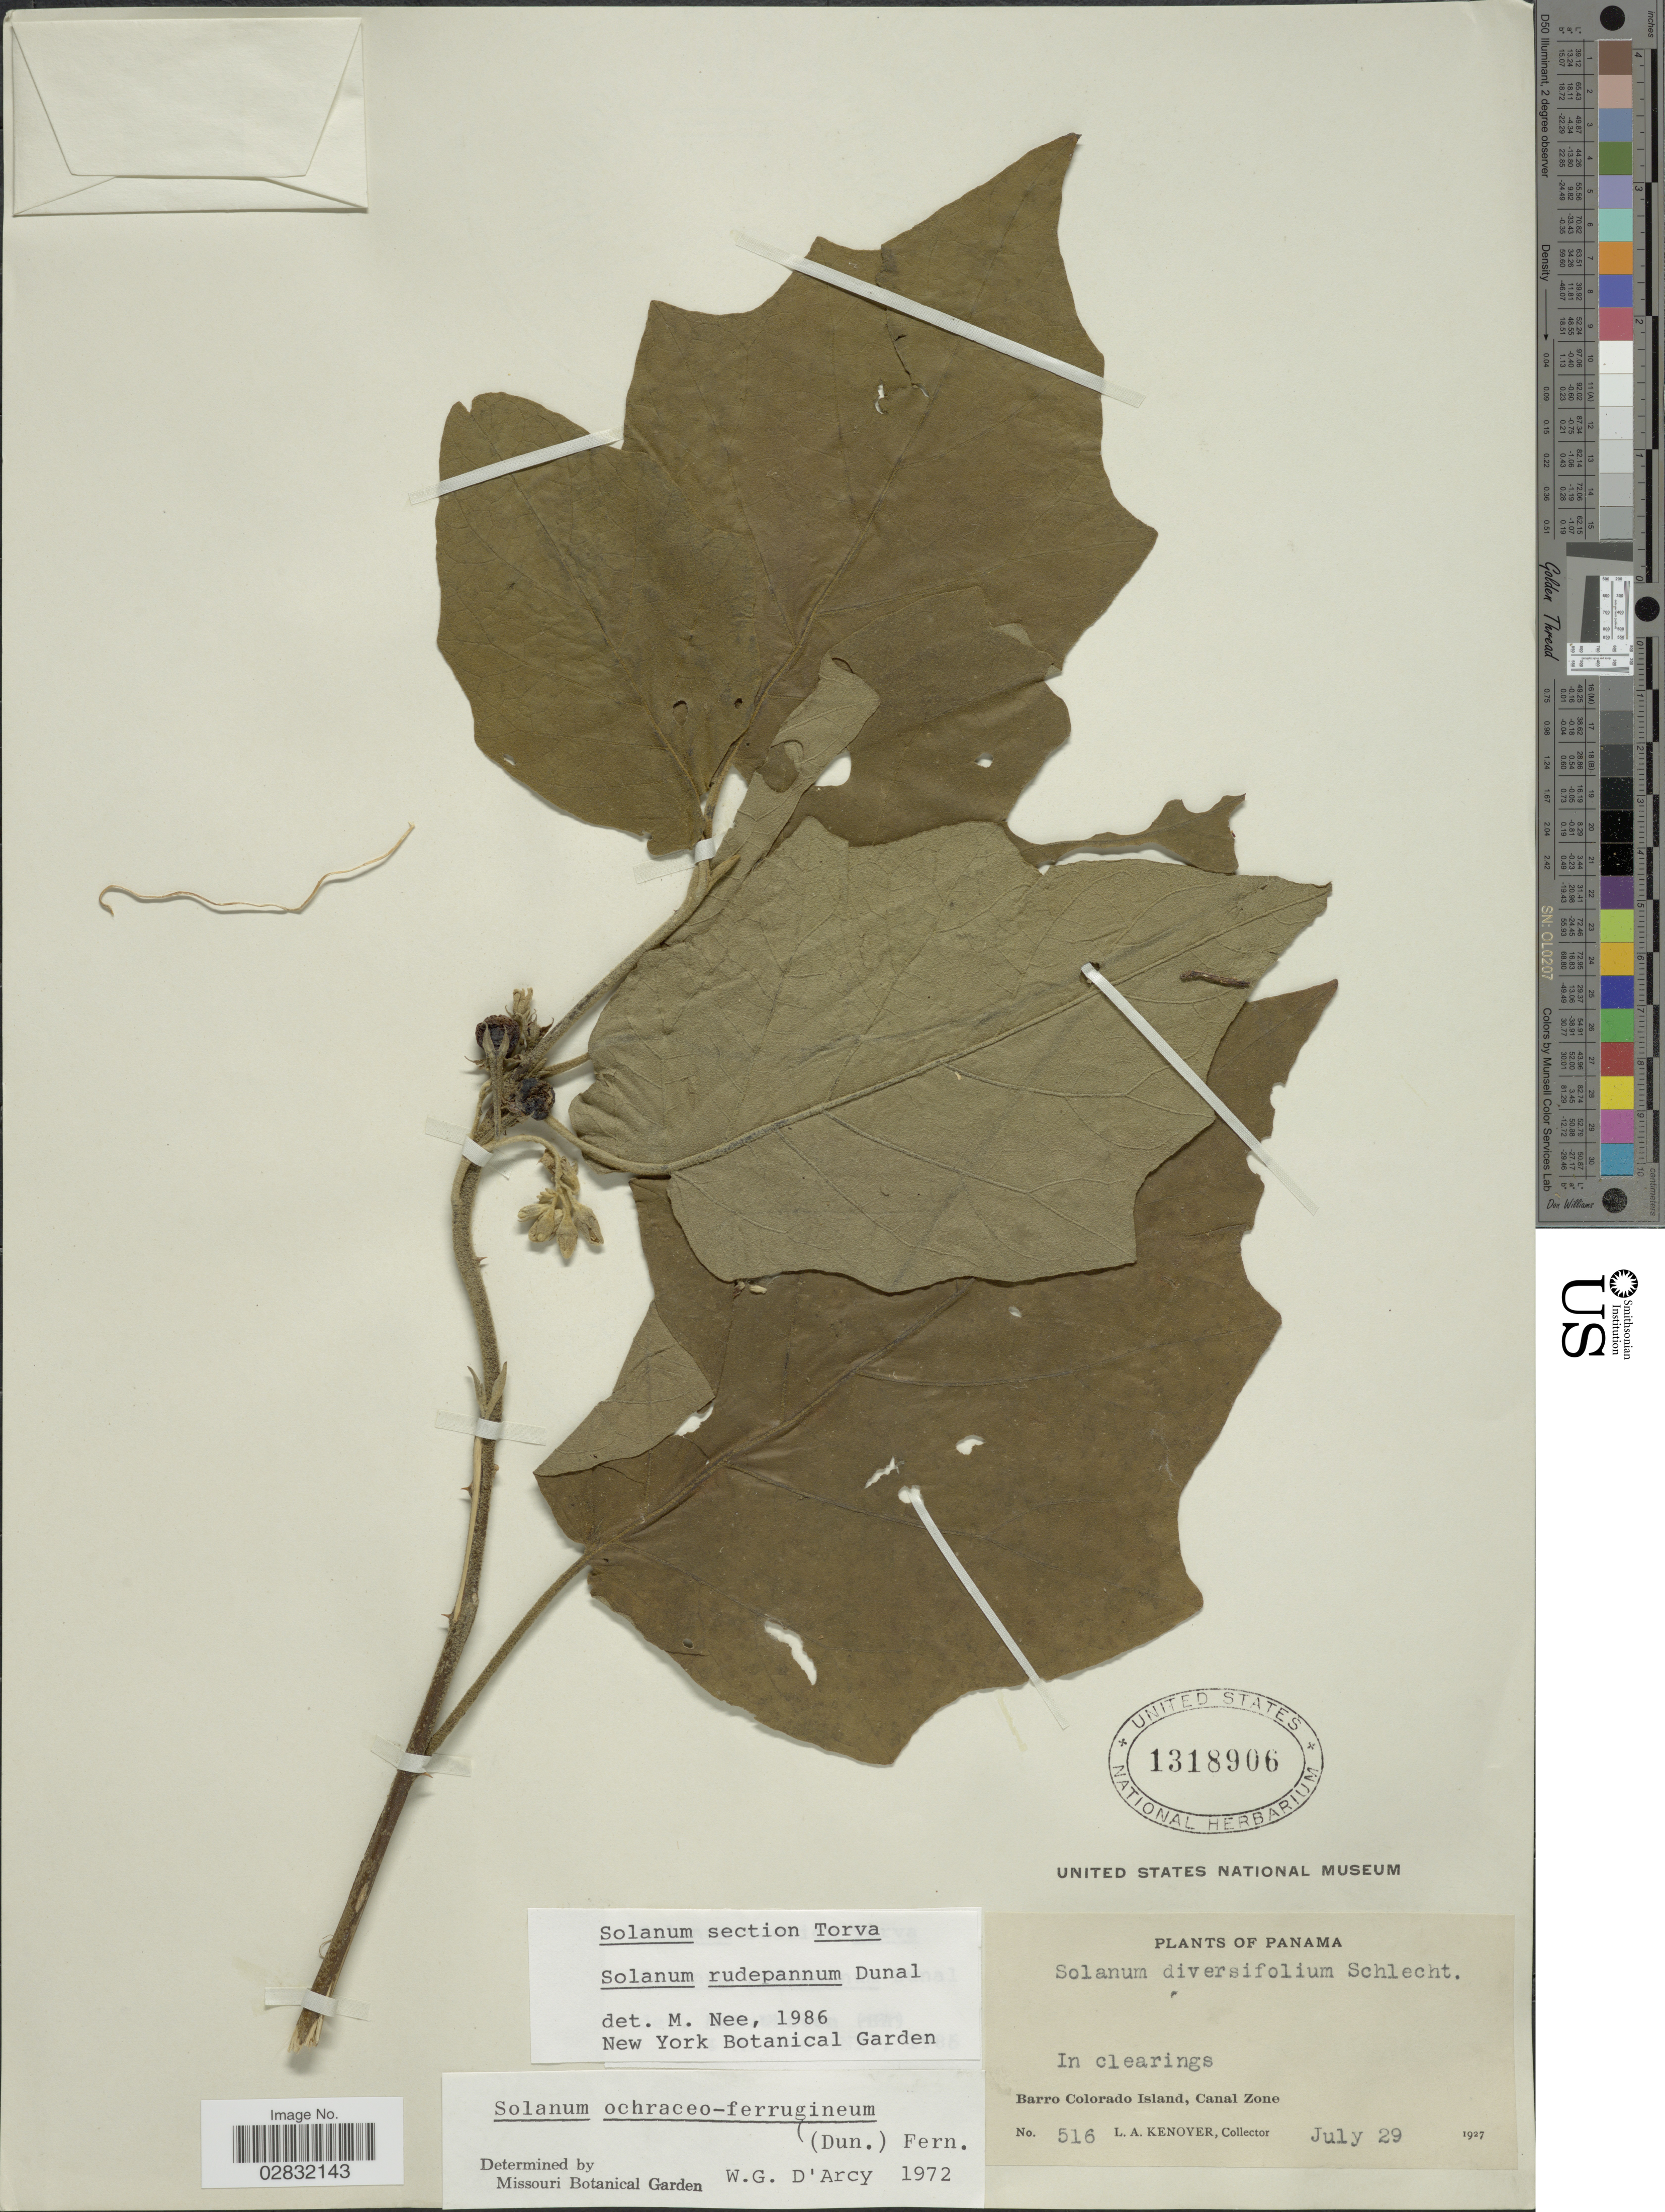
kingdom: Plantae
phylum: Tracheophyta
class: Magnoliopsida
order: Solanales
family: Solanaceae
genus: Solanum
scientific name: Solanum rudepannum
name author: Dunal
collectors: L. A. Kenoyer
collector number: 516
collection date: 1927-07-29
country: Panama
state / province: Panamá Oeste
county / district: Canal Zone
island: Barro Colorado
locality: Barro Colorado Island, Canal Zone, In clearings.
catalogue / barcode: US 1318906